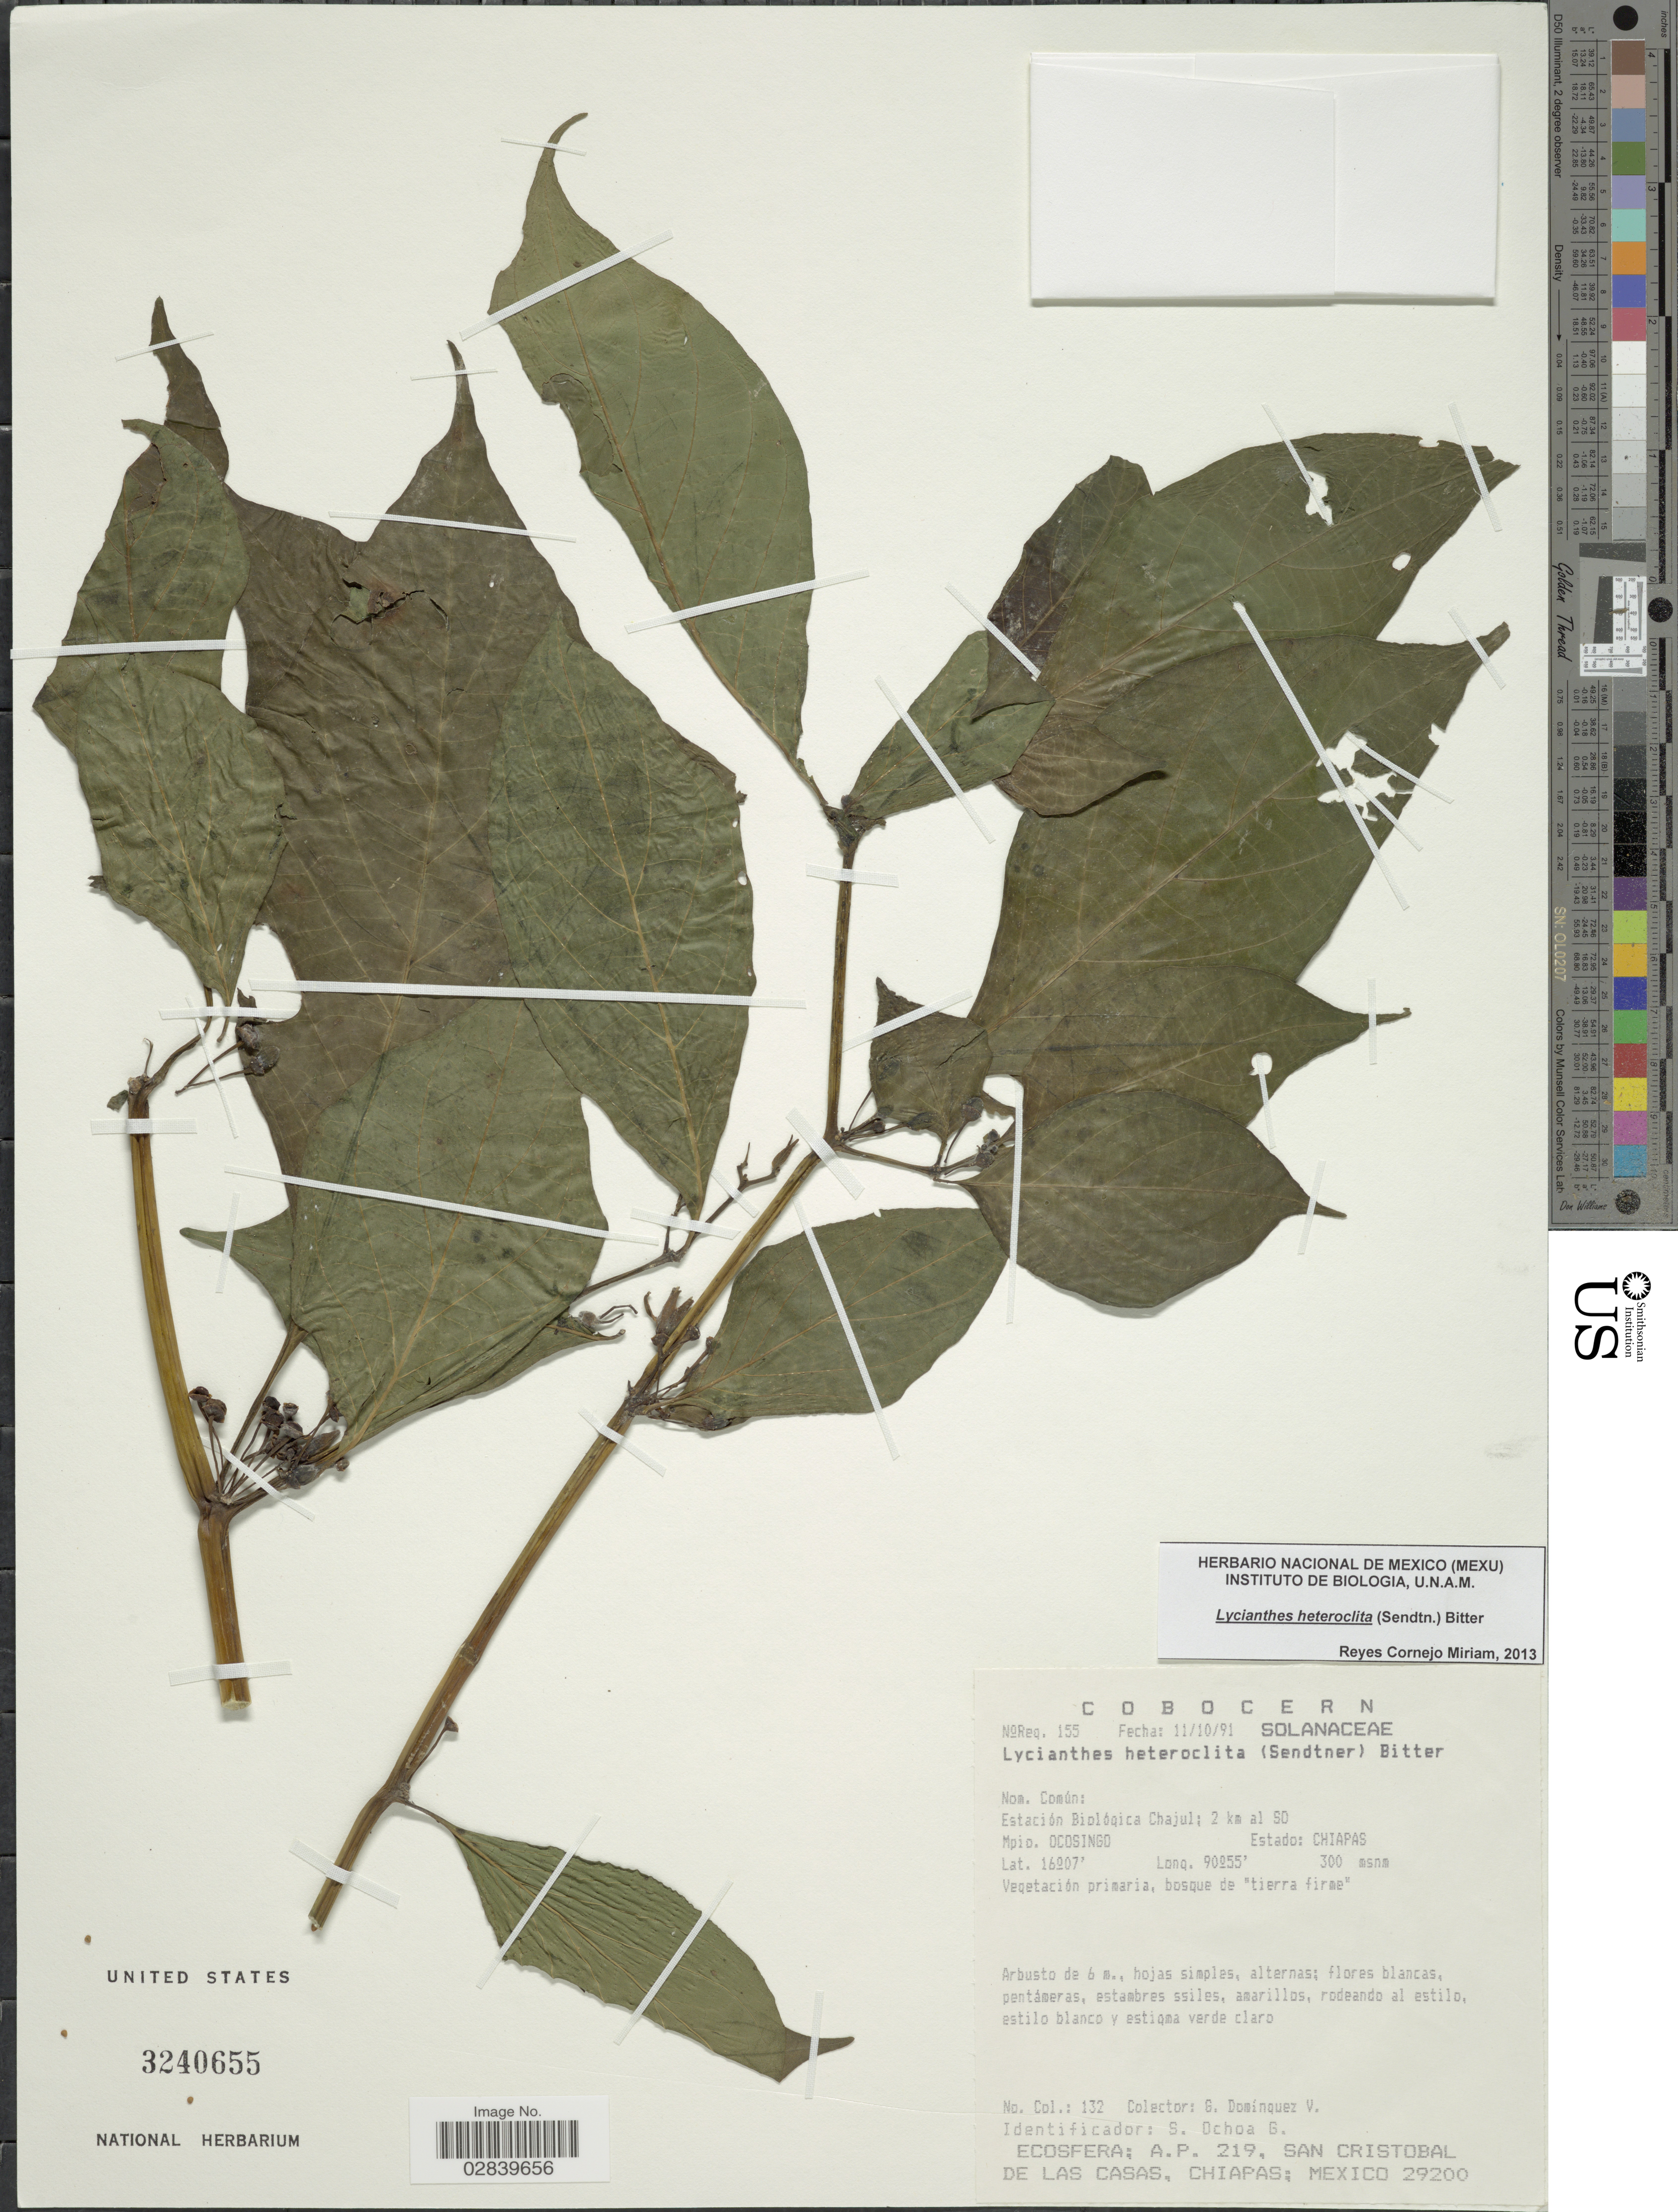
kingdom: Plantae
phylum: Tracheophyta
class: Magnoliopsida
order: Solanales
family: Solanaceae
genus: Lycianthes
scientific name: Lycianthes heteroclita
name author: (Sendtn.) Bitter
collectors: G. Dominquez V.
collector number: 132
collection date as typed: Transcribed d/m/y: 11/10/91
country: Mexico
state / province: Chiapas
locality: Estación Biológica Chajul: 2 km al SO. Mpio. Ocosingo.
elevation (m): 300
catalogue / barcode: US 3240655